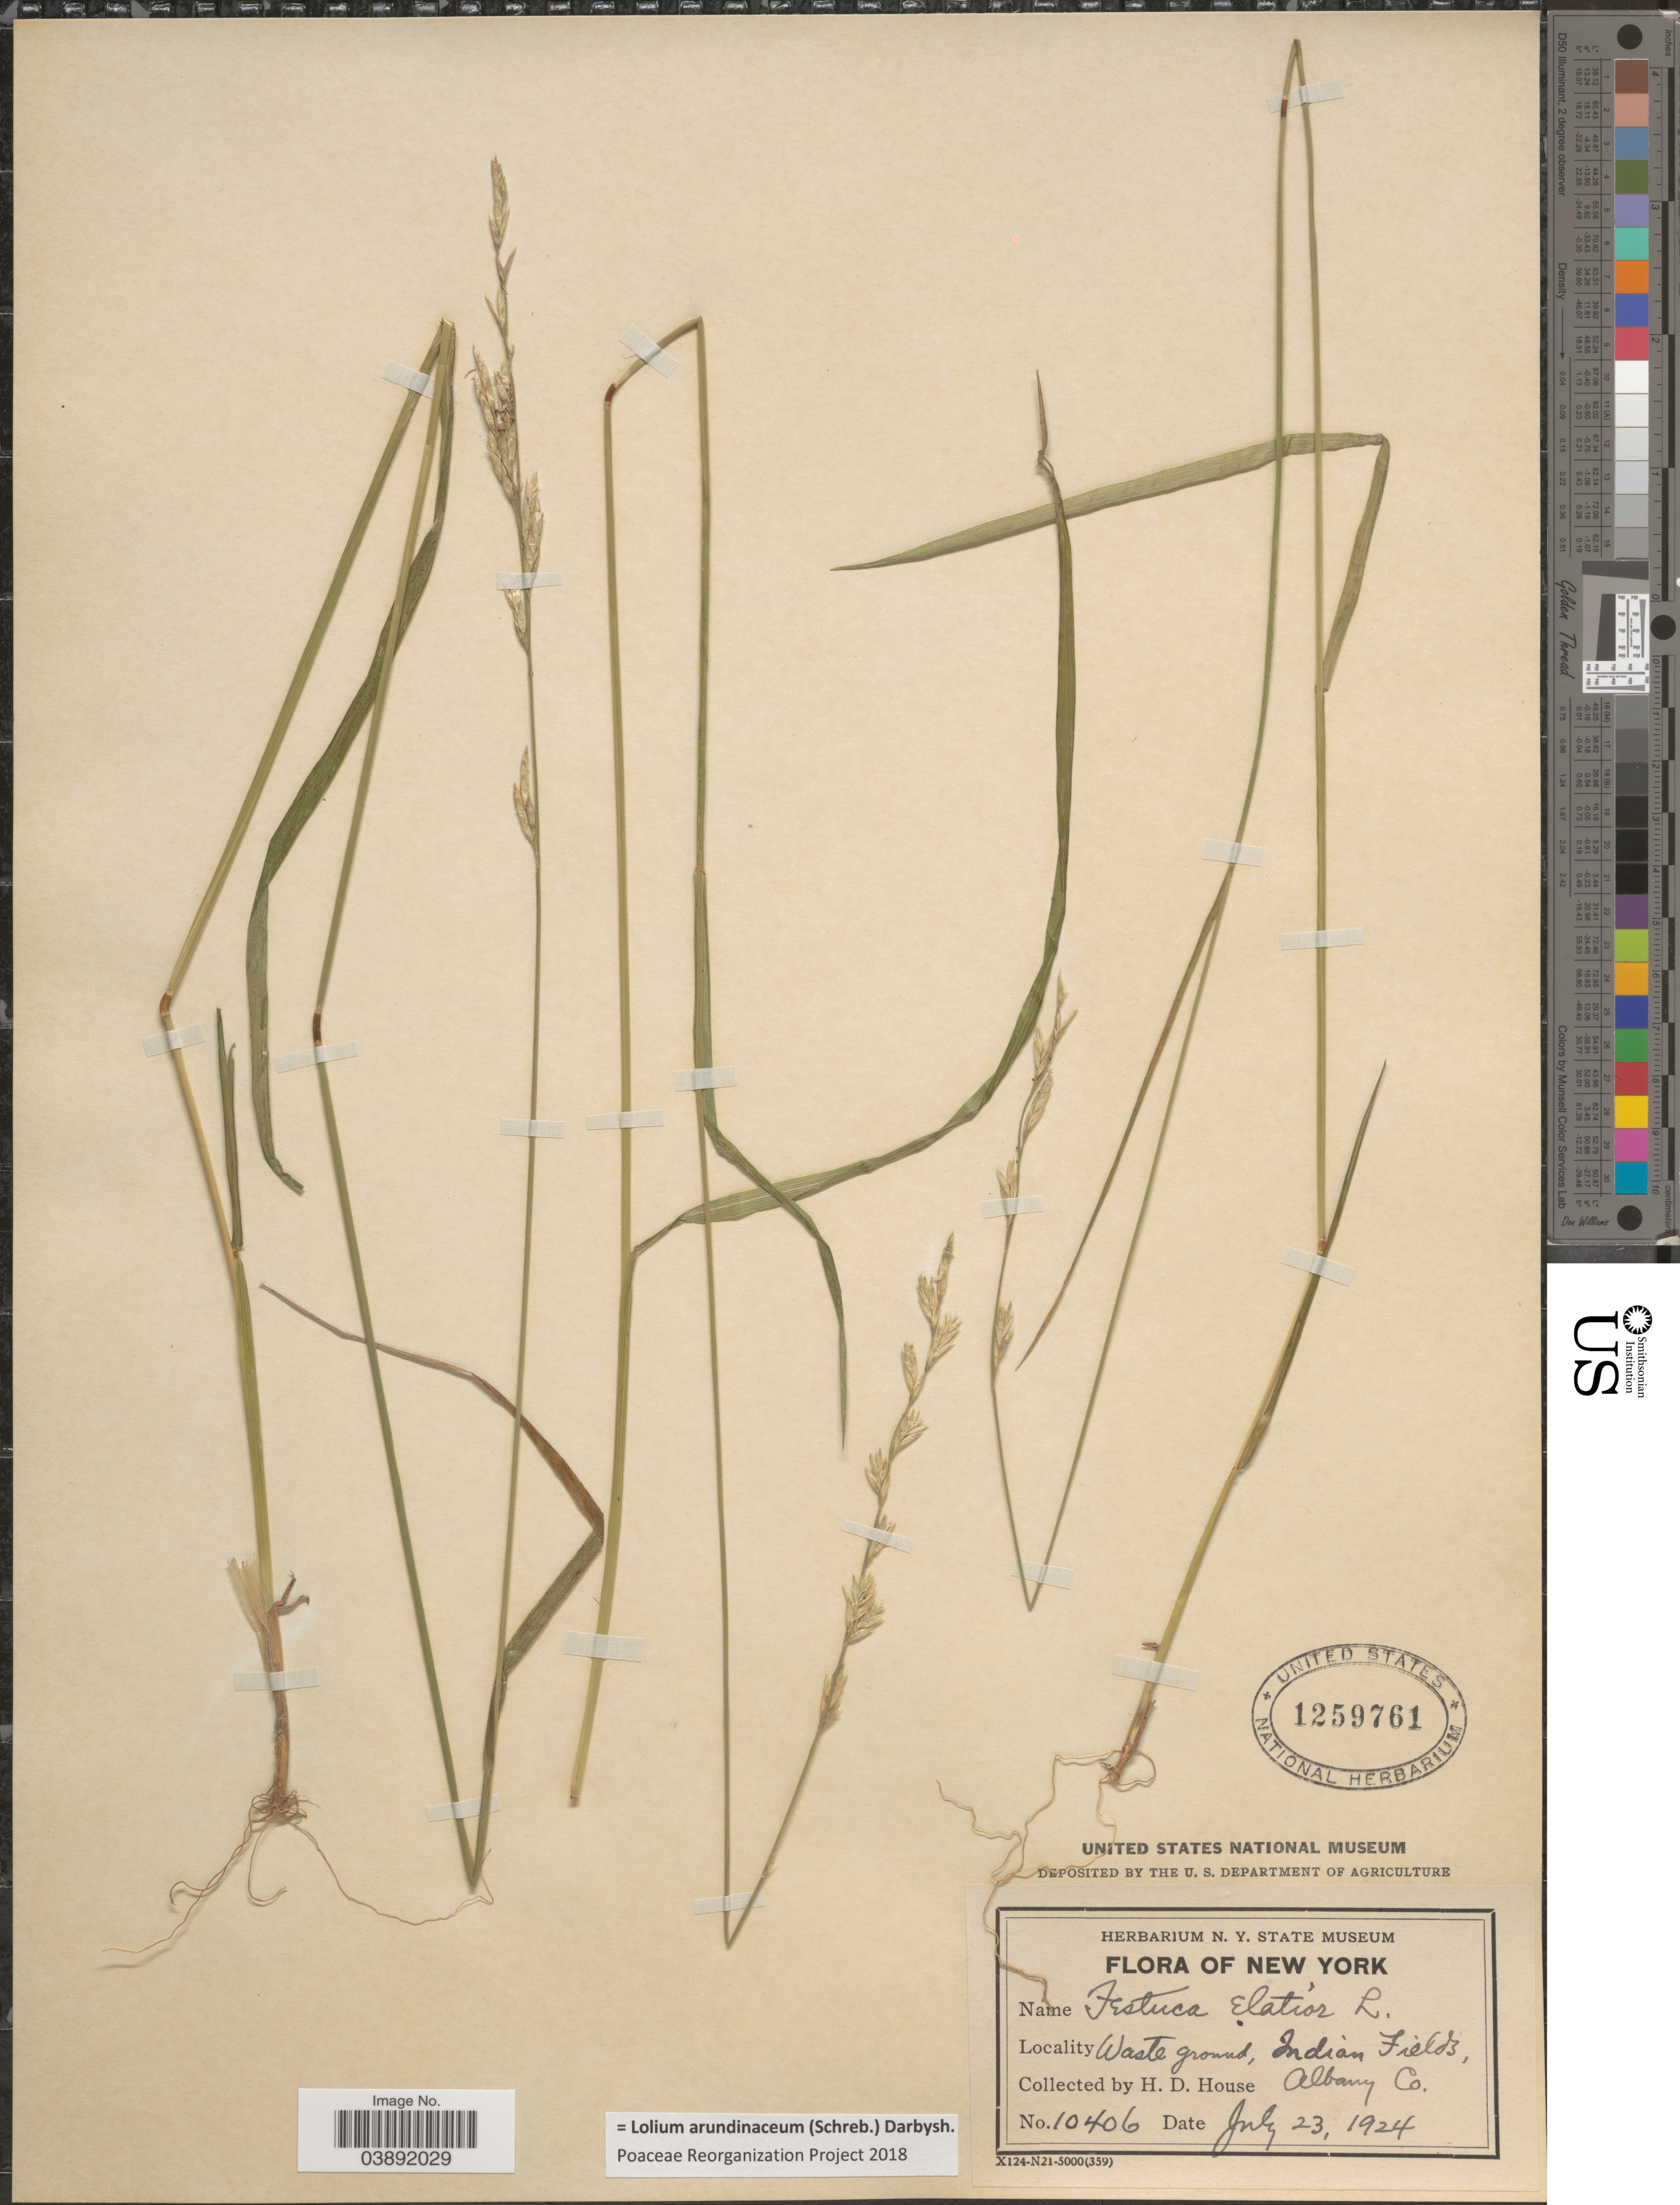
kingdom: Plantae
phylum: Tracheophyta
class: Liliopsida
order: Poales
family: Poaceae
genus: Lolium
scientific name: Lolium arundinaceum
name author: (Schreb.) Darbysh.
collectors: H. D. House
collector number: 10406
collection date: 1924-07-23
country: United States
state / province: New York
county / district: Albany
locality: Waste ground, Indian Fields, Albany Co.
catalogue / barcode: US 1259761